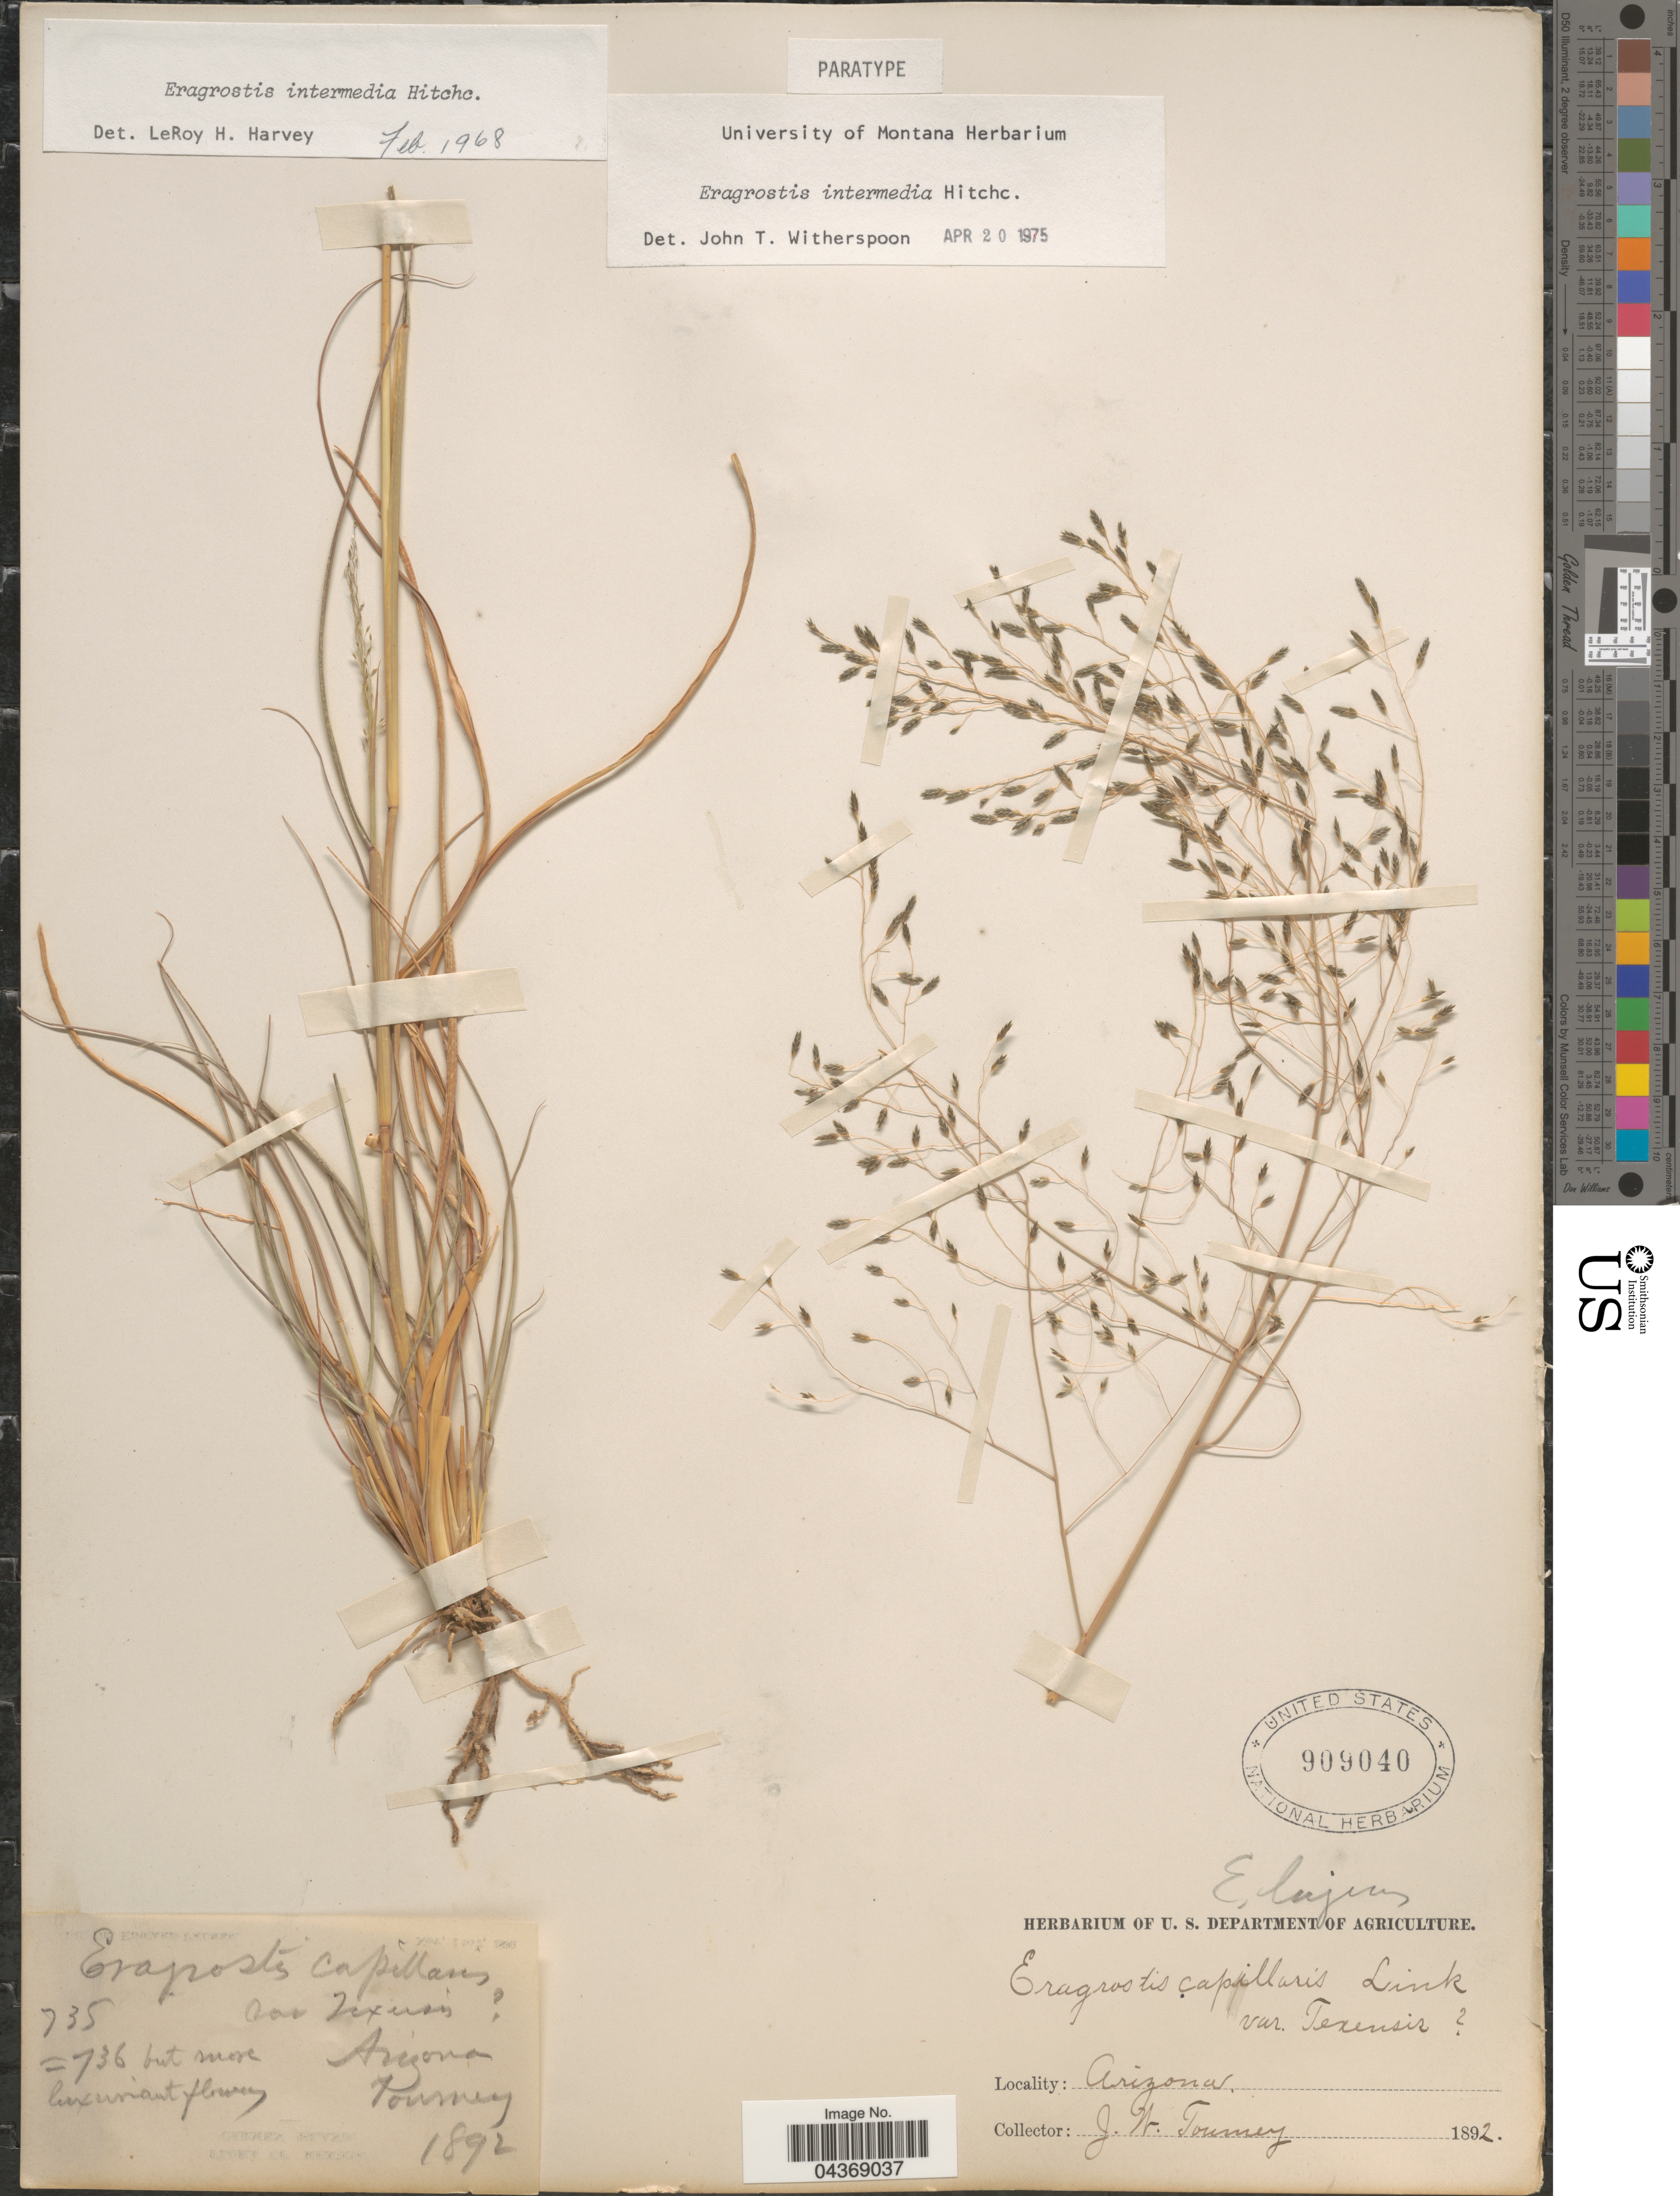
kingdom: Plantae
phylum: Tracheophyta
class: Liliopsida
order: Poales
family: Poaceae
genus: Eragrostis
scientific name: Eragrostis intermedia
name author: Hitchc.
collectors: J. W. Toumey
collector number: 735=736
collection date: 1892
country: United States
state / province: Arizona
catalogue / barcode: US 909040